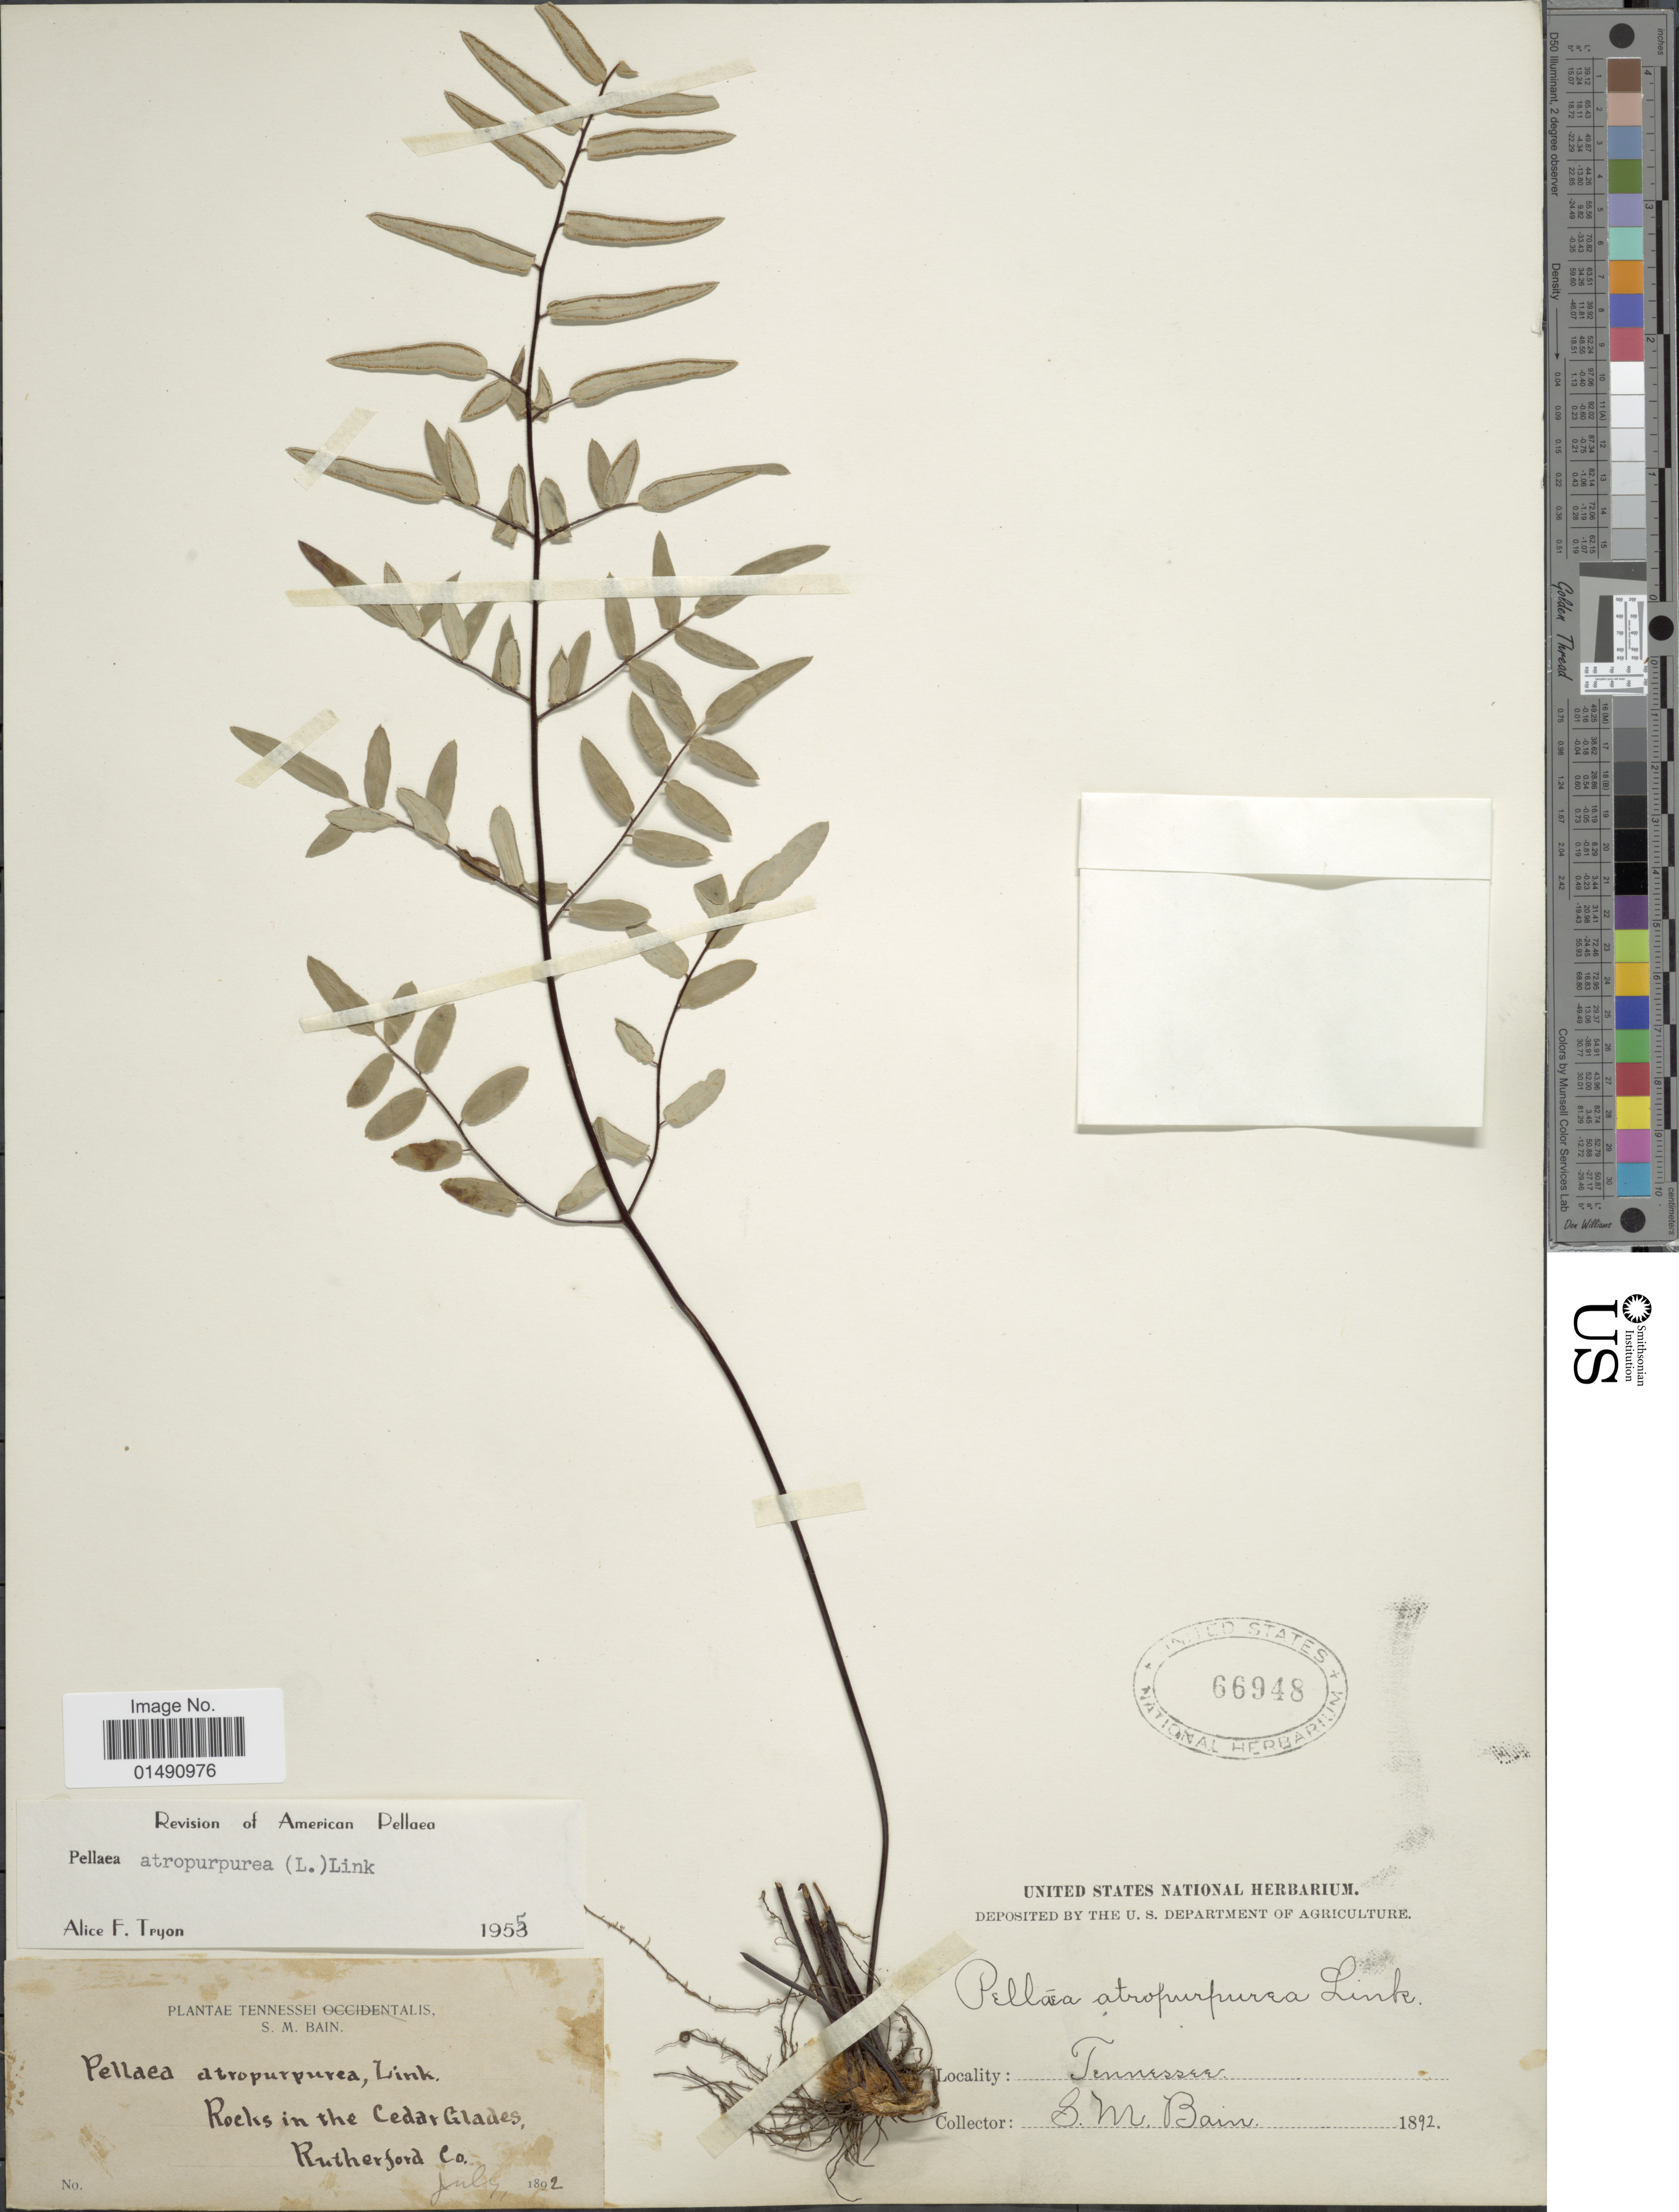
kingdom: Plantae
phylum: Tracheophyta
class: Polypodiopsida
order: Polypodiales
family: Pteridaceae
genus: Pellaea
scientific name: Pellaea atropurpurea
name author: (L.) Link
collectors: S. M. Bain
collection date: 1892-07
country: United States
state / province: Tennessee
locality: Rocks in the Cedar Glades, Rutherford Co.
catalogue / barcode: US 66948